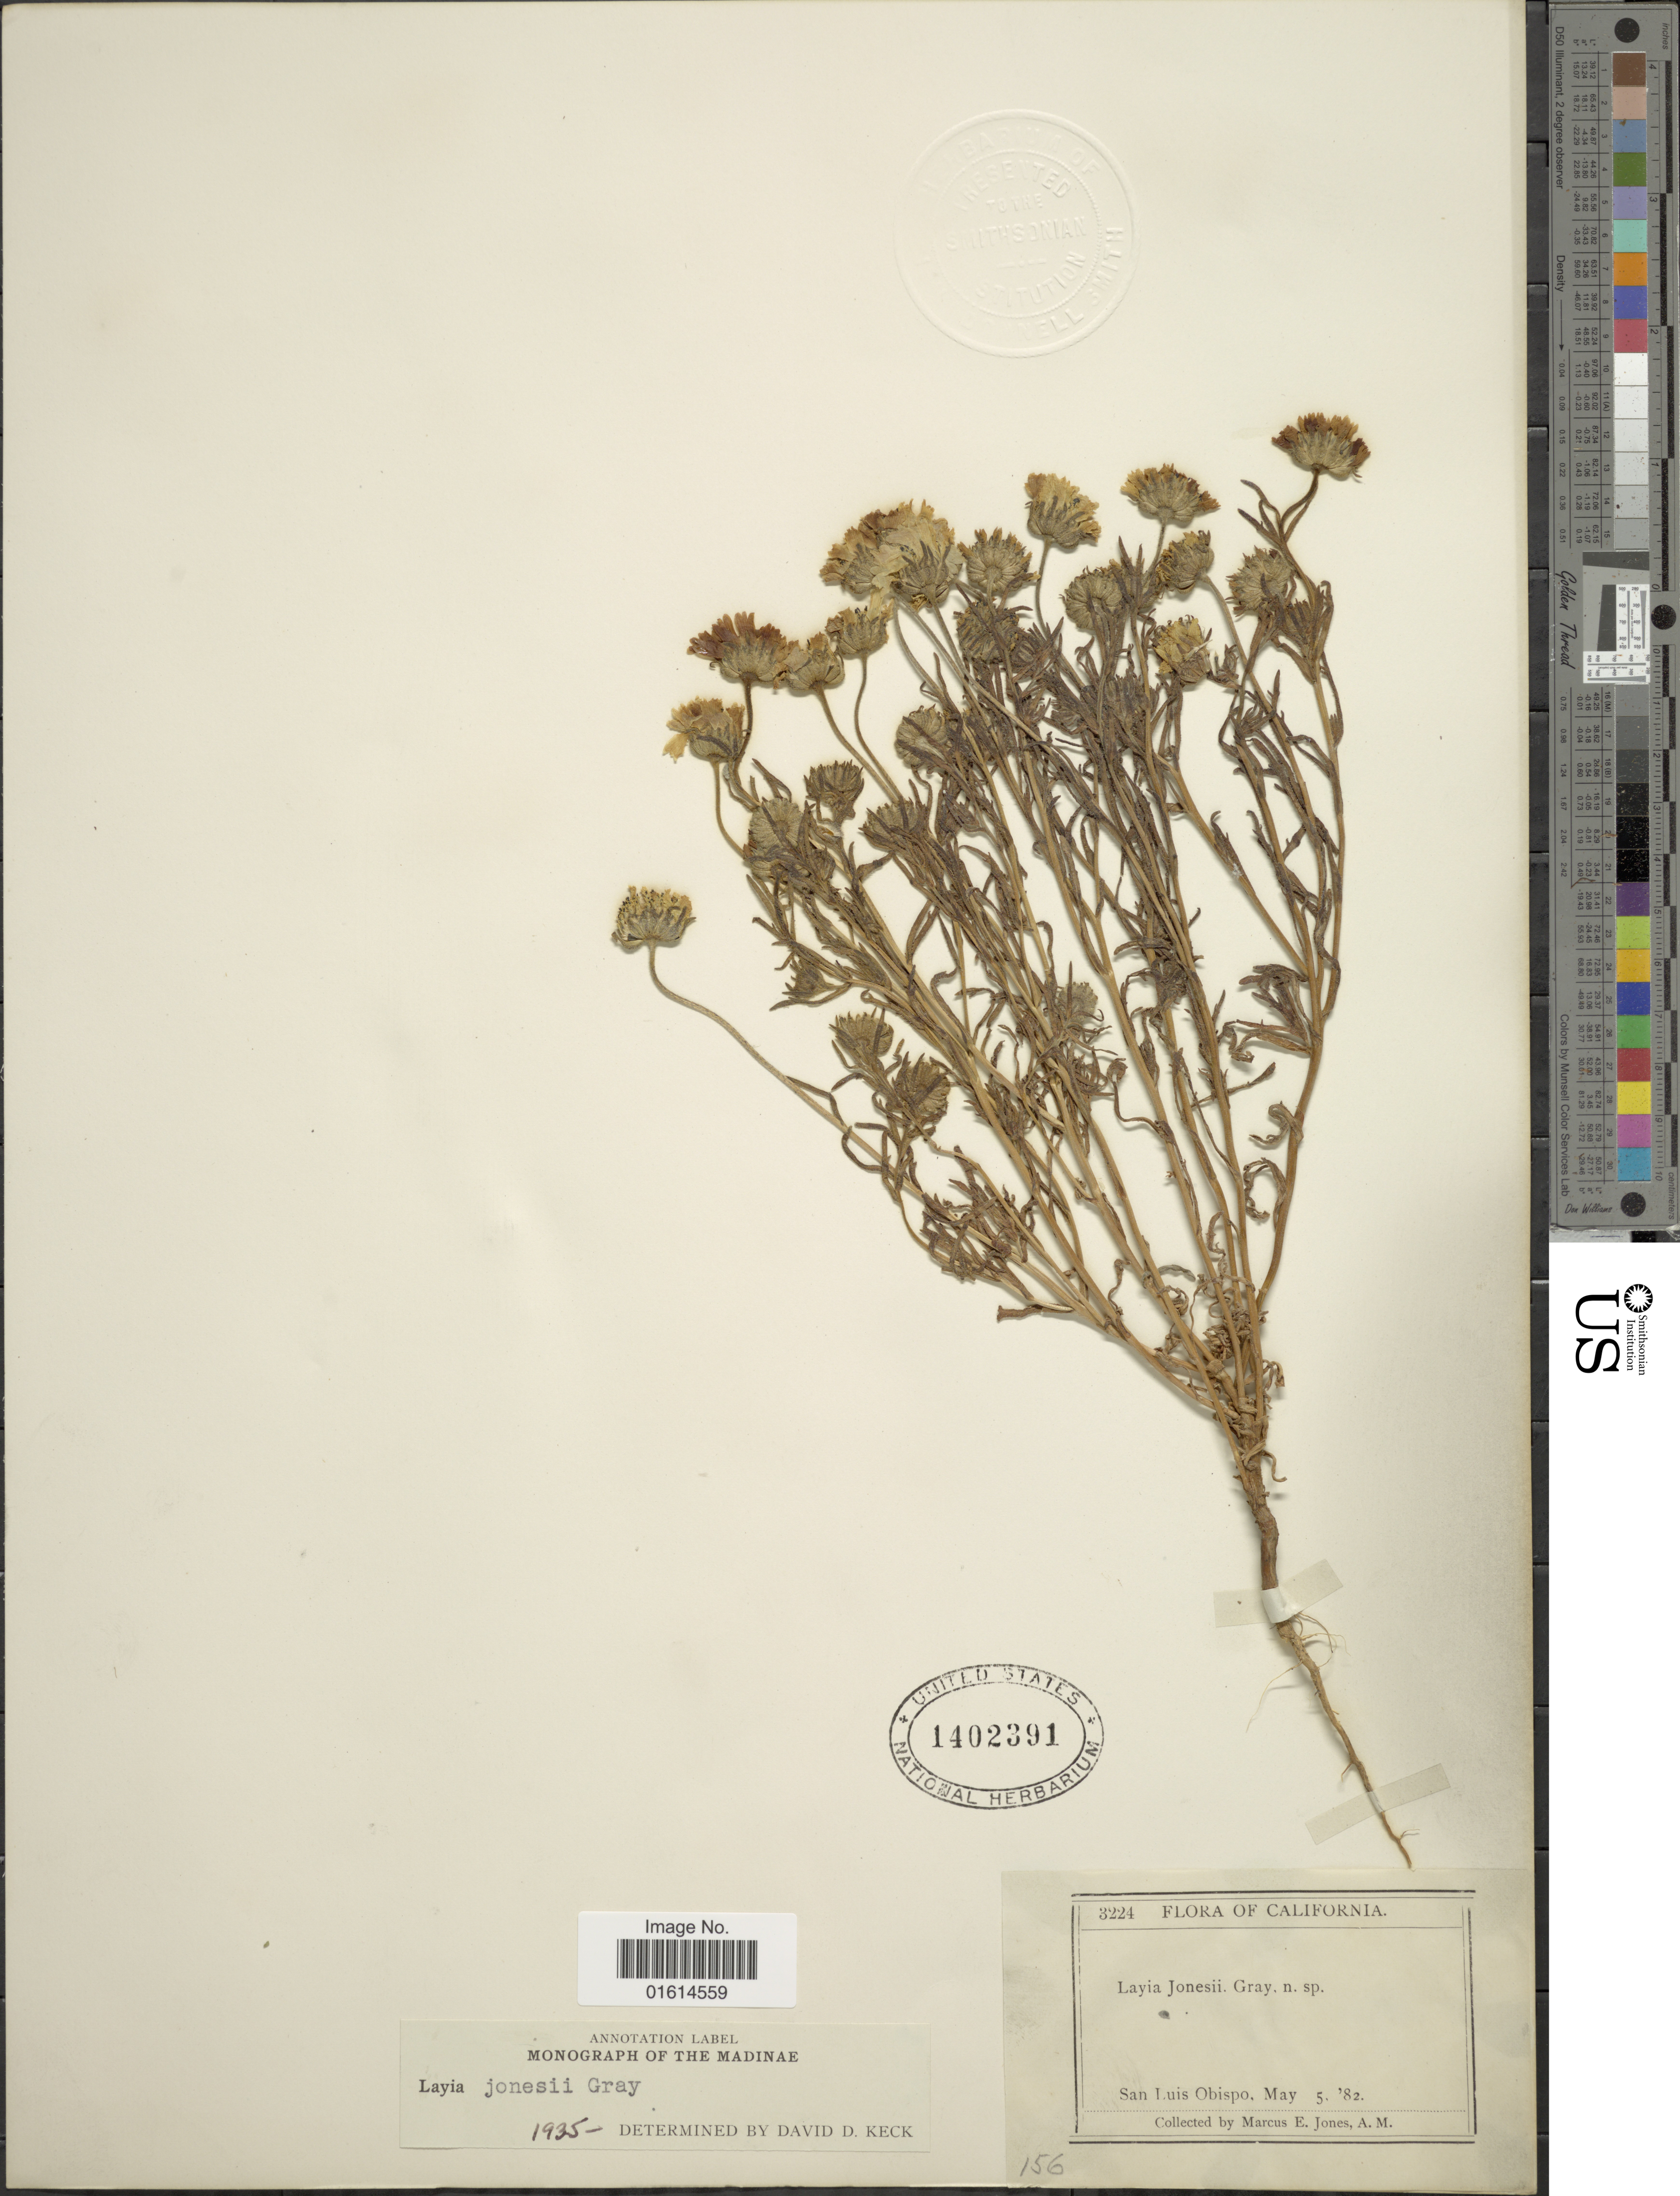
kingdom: Plantae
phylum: Tracheophyta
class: Magnoliopsida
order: Asterales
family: Asteraceae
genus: Layia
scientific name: Layia jonesii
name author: A. Gray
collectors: M. E. Jones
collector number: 3224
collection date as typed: Transcribed d/m/y: 5/5/85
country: United States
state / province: California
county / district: San Luis Obispo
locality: San Luis Obispo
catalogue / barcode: US 1402391